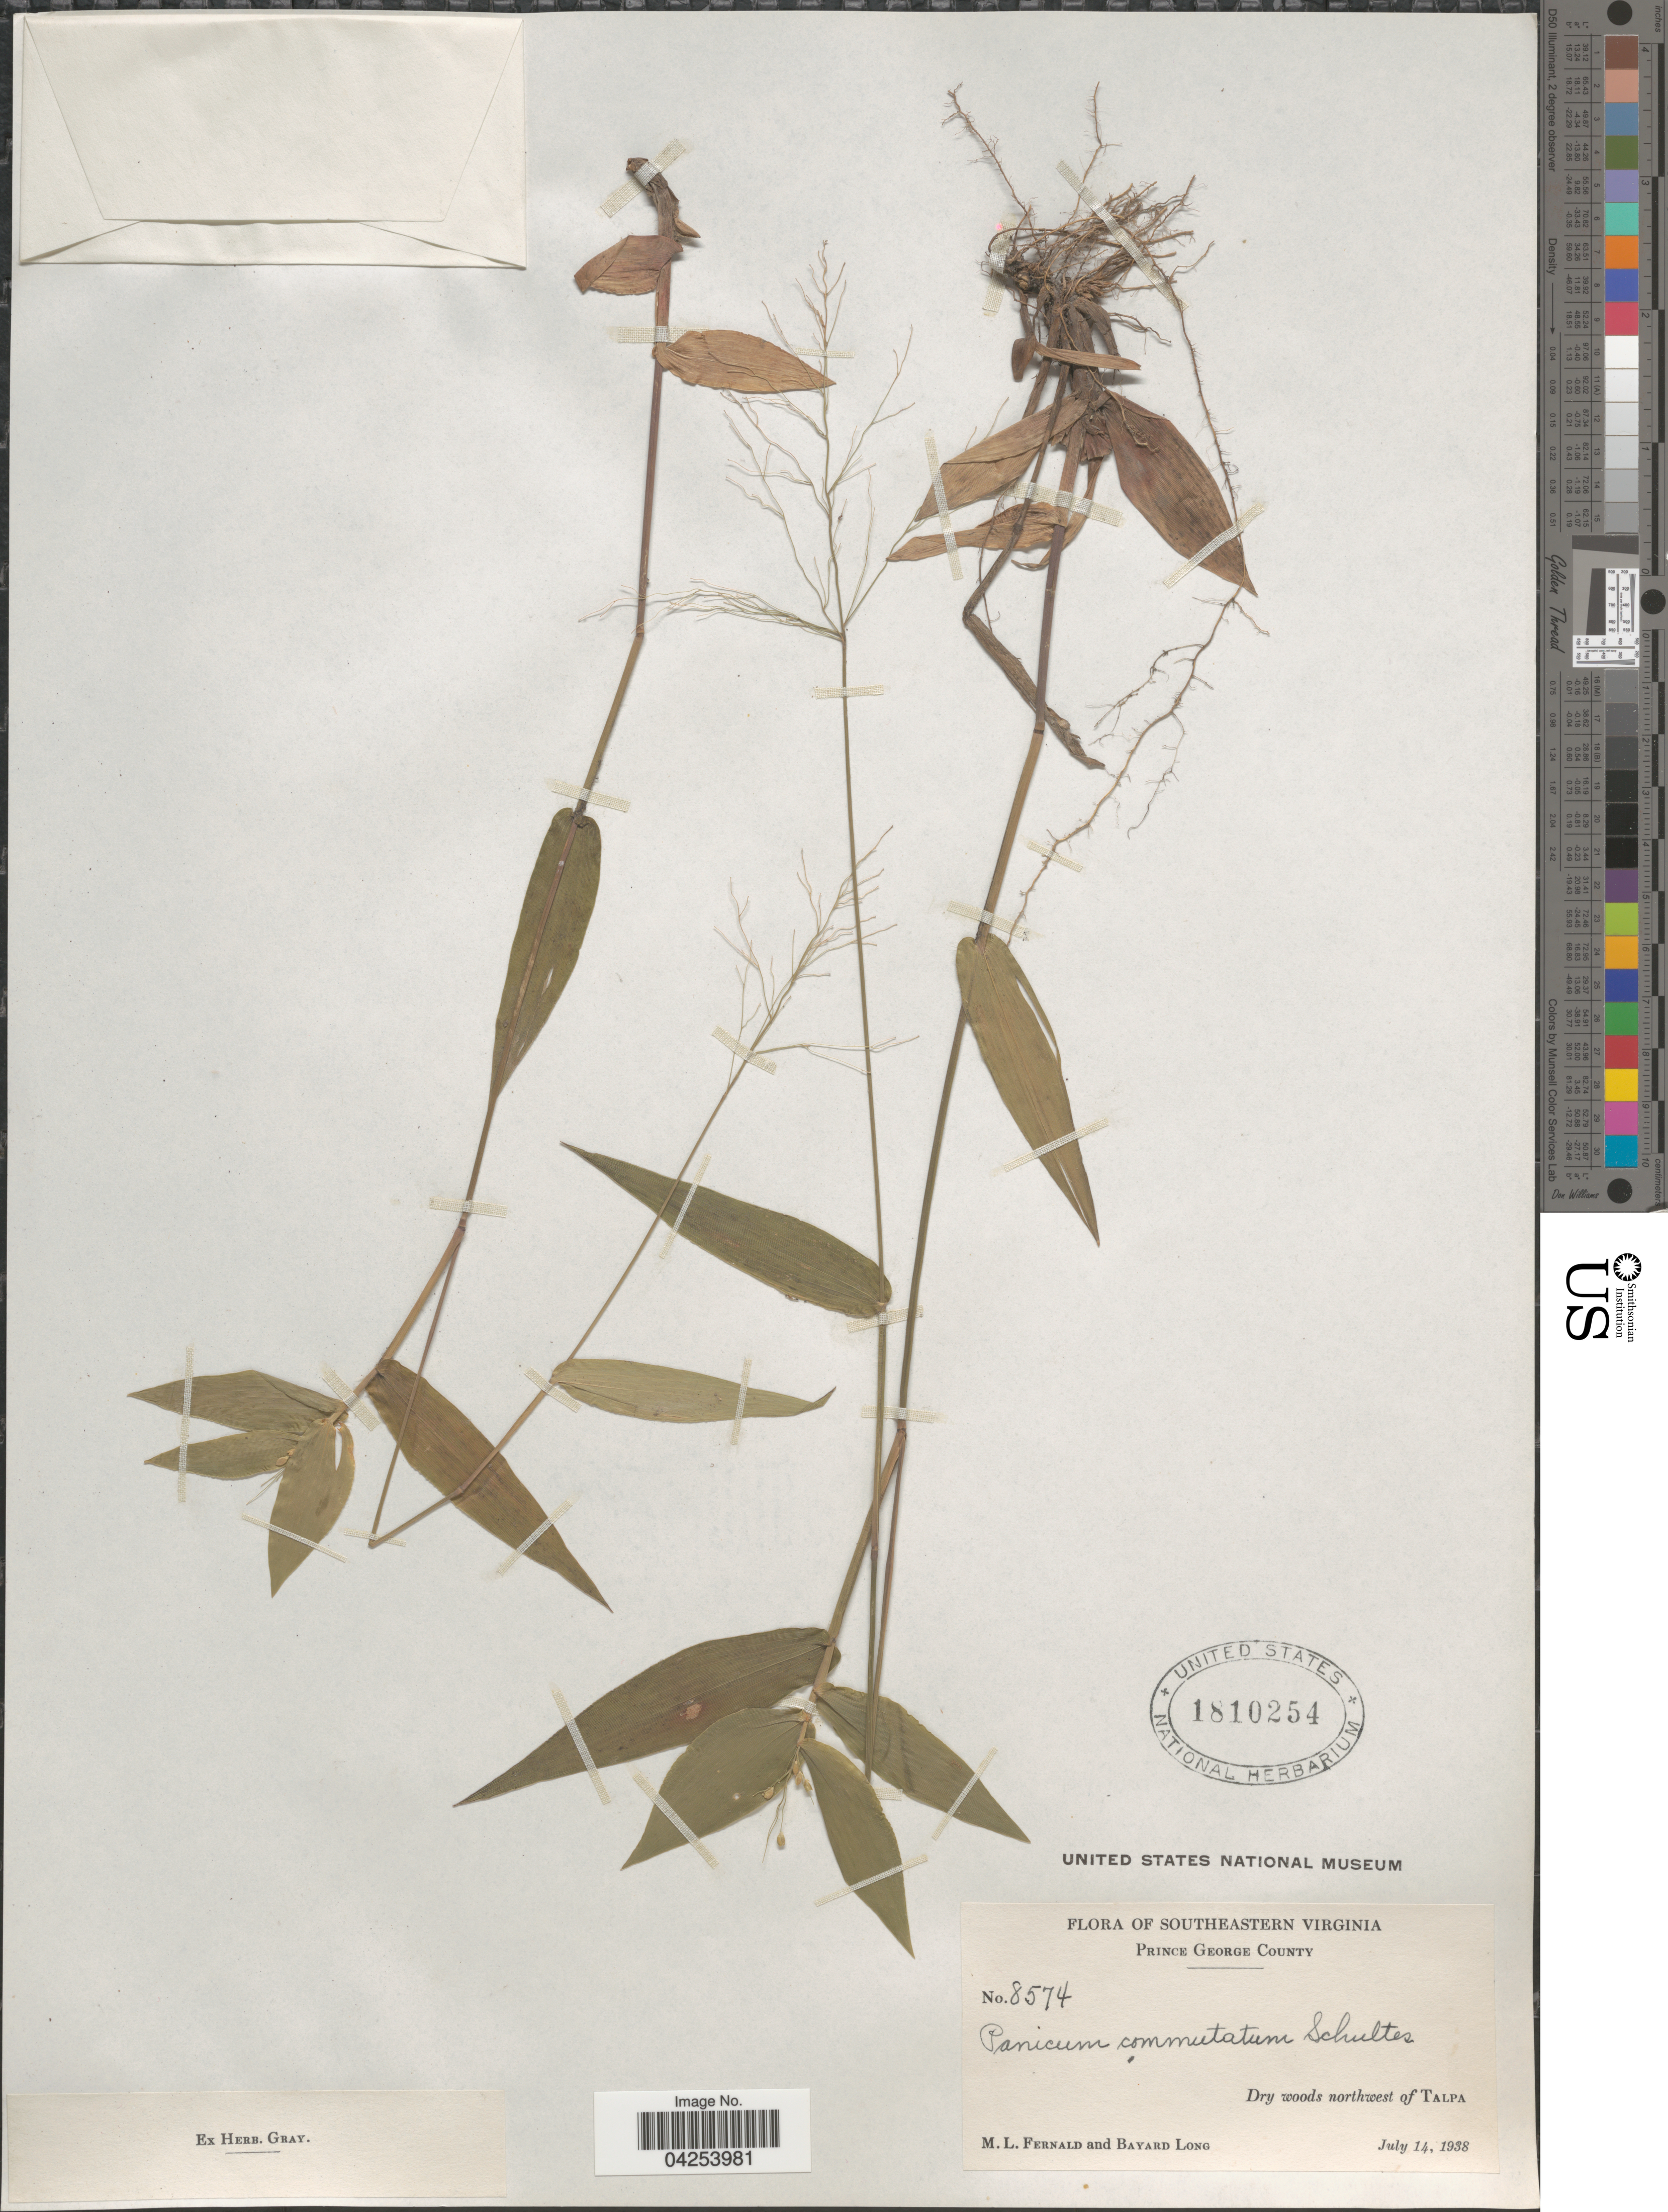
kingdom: Plantae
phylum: Tracheophyta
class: Liliopsida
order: Poales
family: Poaceae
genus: Dichanthelium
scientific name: Dichanthelium commutatum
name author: (Schult.) Gould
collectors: M. L. Fernald & B. Long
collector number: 8574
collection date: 1938-07-14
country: United States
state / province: Virginia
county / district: Prince George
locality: Southeastern Virginia. Prince George County. Dry woods northwest of Talpa.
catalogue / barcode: US 1810254